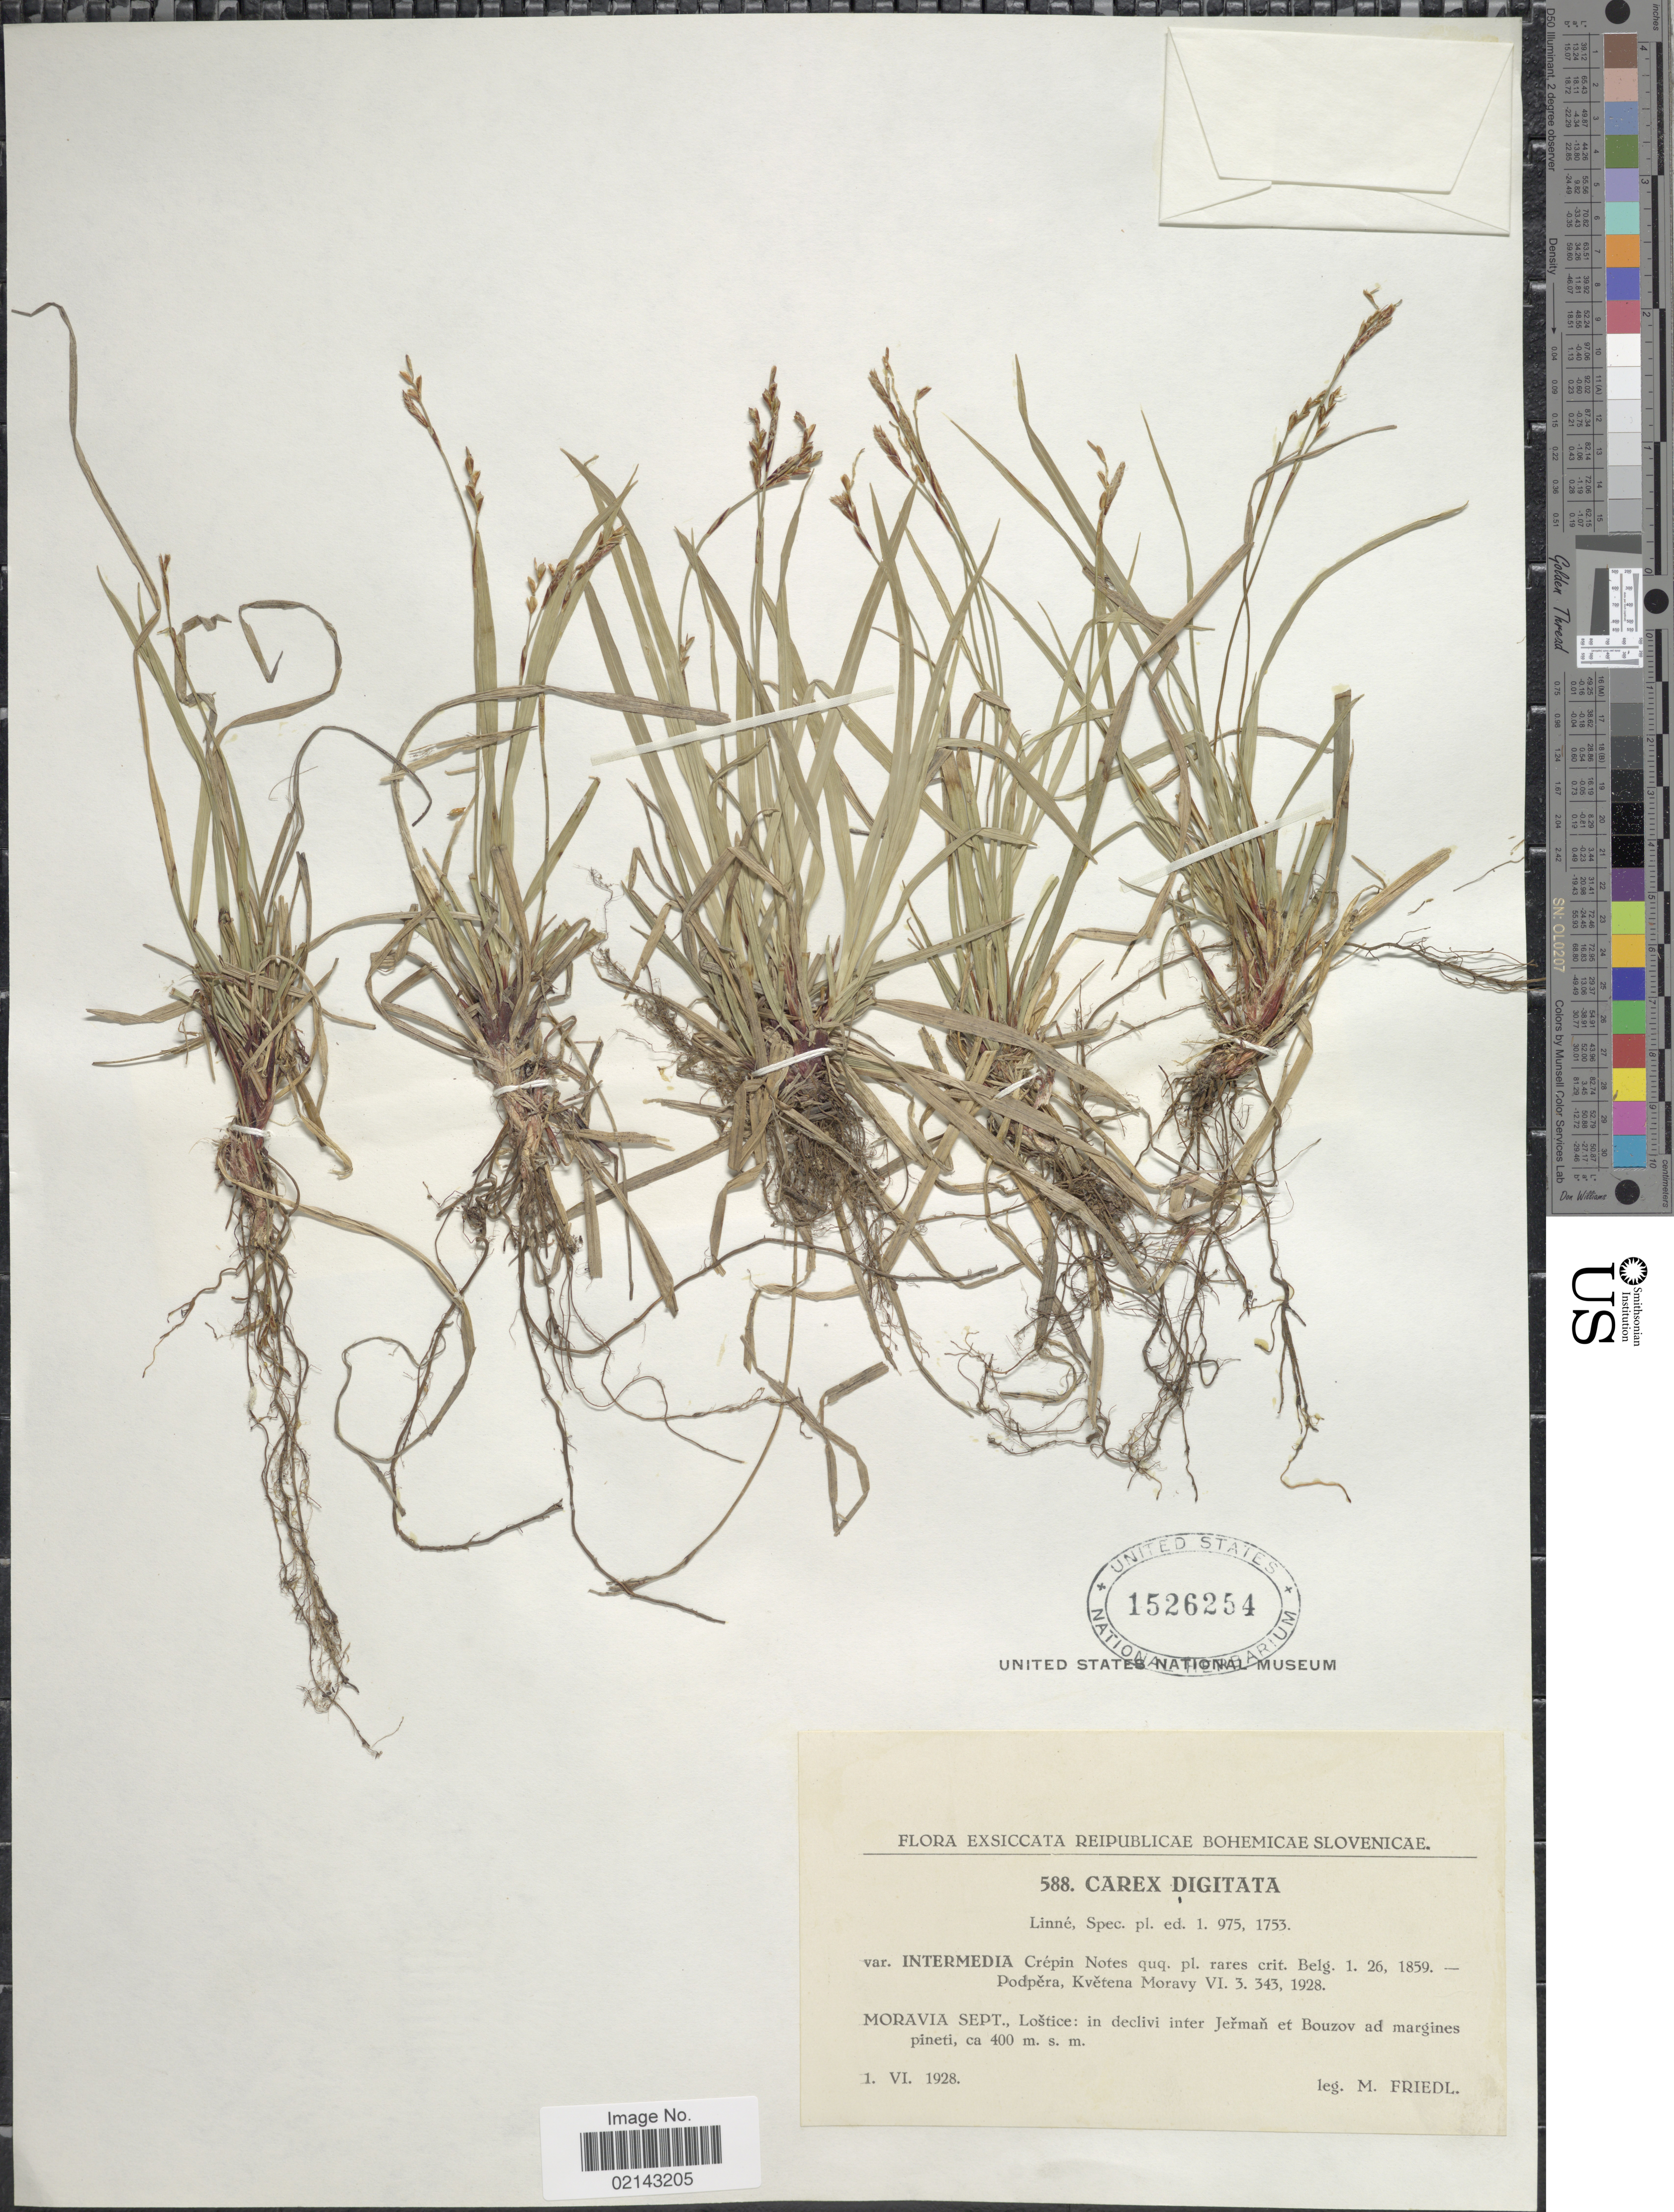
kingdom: Plantae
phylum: Tracheophyta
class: Liliopsida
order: Poales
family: Cyperaceae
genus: Carex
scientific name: Carex digitata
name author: L.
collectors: M. Friedl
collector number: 588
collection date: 1928-06-01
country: Czechia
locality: Reipublicae Bohemicae. Moravia Sept., Lostice: in declivi inter Jerman et Bouzov ad margines pineti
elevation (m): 400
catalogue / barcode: US 1526254